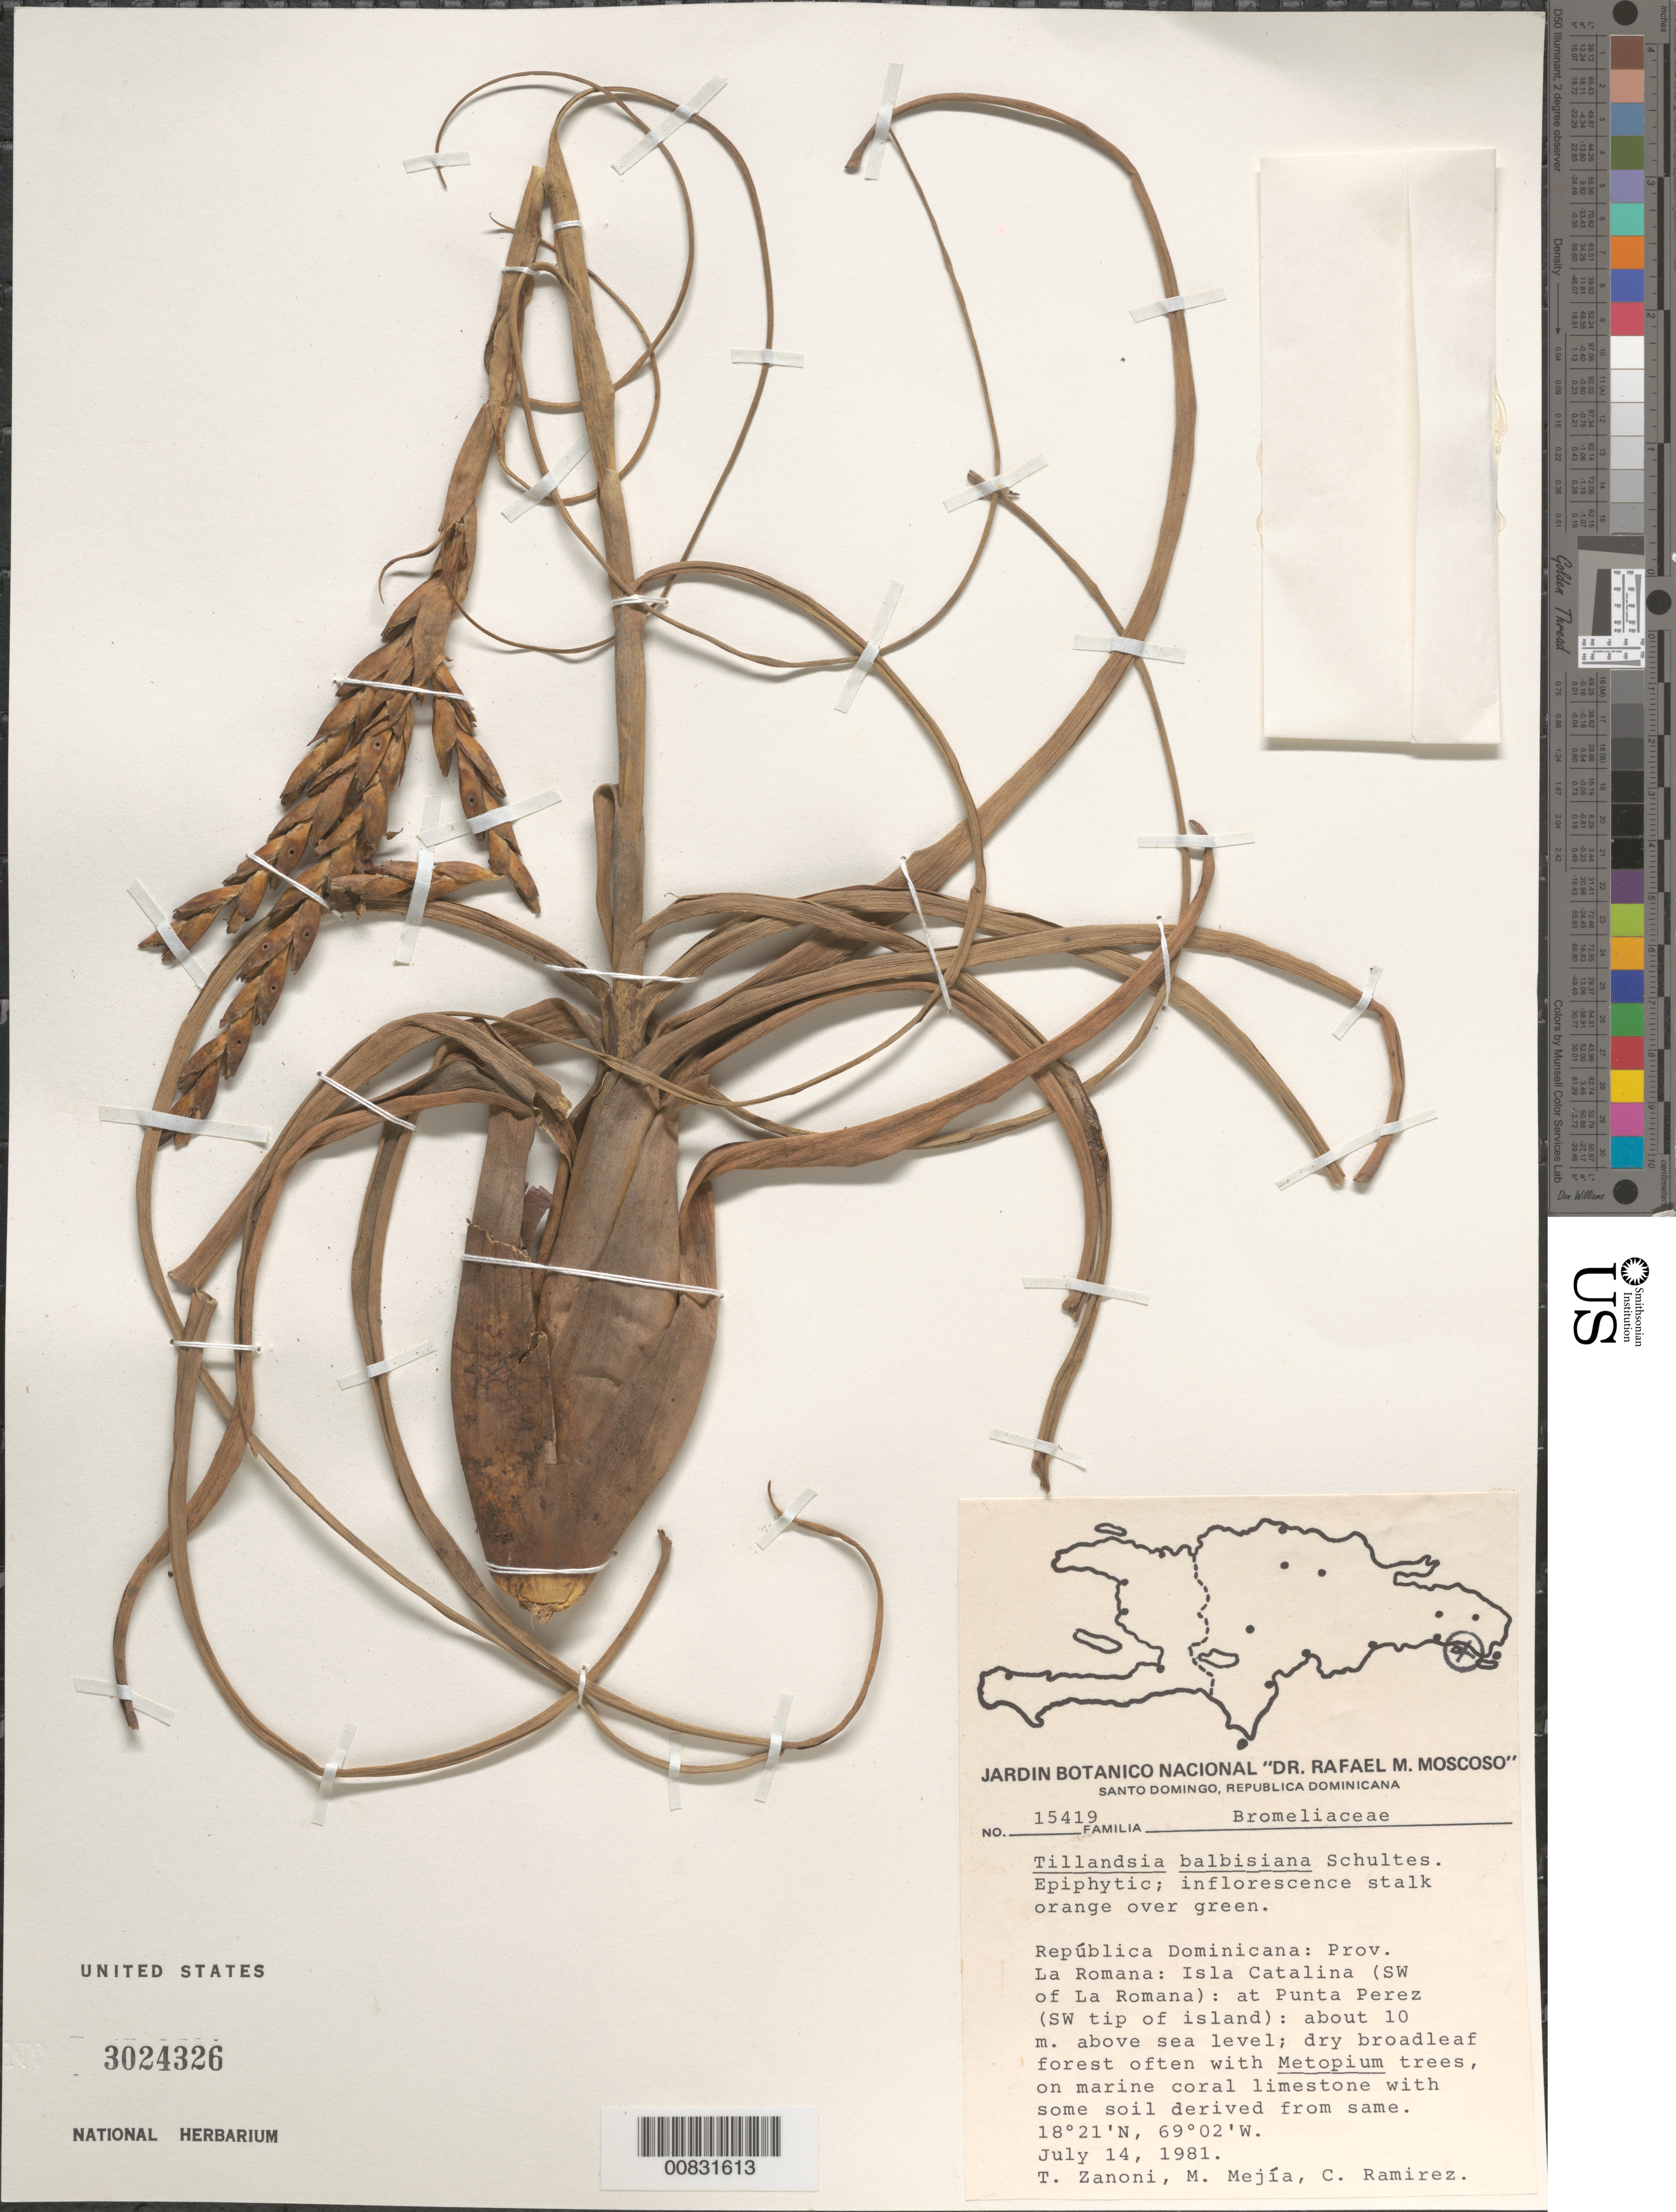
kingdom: Plantae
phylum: Tracheophyta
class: Liliopsida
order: Poales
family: Bromeliaceae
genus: Tillandsia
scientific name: Tillandsia balbisiana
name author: Schult. f.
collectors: T. A. Zanoni, M. Mejia & C. Ramirez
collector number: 15419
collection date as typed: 14 Jul 1981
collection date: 1981-07-14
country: Dominican Republic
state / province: La Romana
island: Isla Catalina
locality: Isla Catalina (SW of La Romana): at Punta Perez (SW tip of island).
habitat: On marine coral limestone with some soil derived from same. Dry broadleaf forest often with Metopium trees.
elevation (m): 10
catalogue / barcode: US 3024326